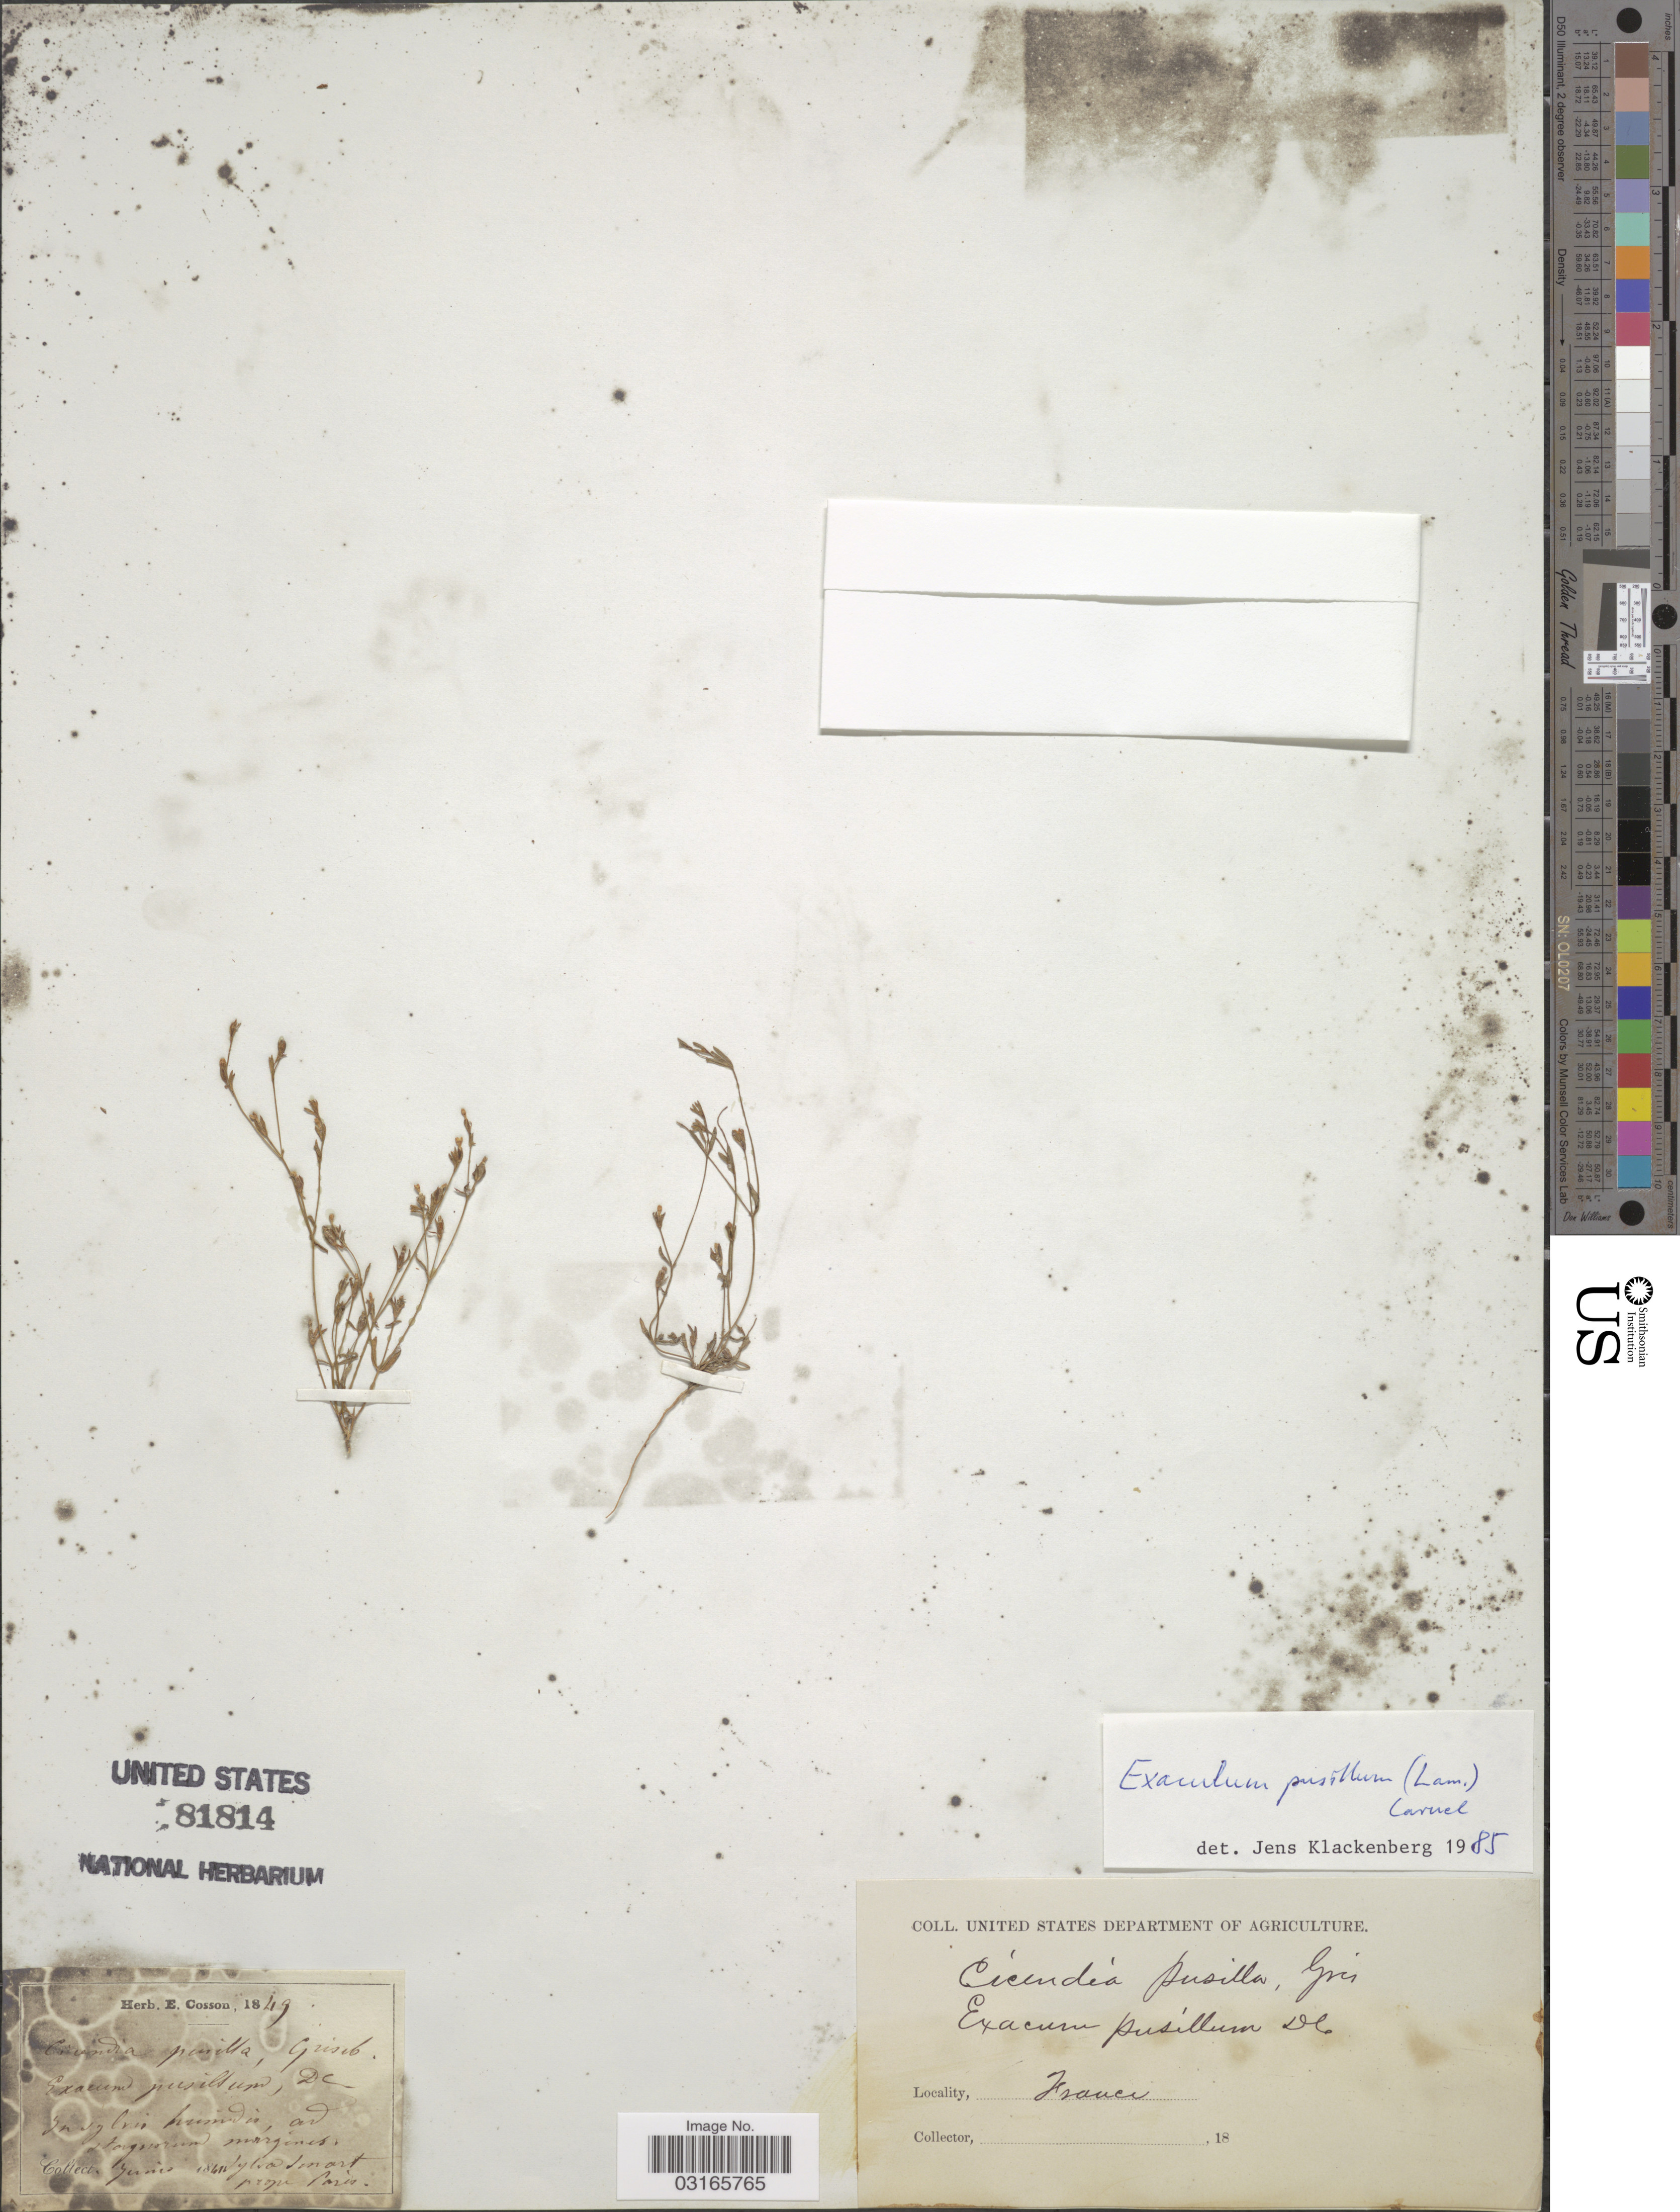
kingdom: Plantae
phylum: Tracheophyta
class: Magnoliopsida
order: Gentianales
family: Gentianaceae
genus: Cicendia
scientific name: Cicendia pusilla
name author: (DC.) Griseb.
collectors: ex herb. E. Cosson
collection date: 1849-06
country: France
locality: In sylvis humidis, ad [illegible text] marginis, sylva Smart prope Paris.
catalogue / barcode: US 81814